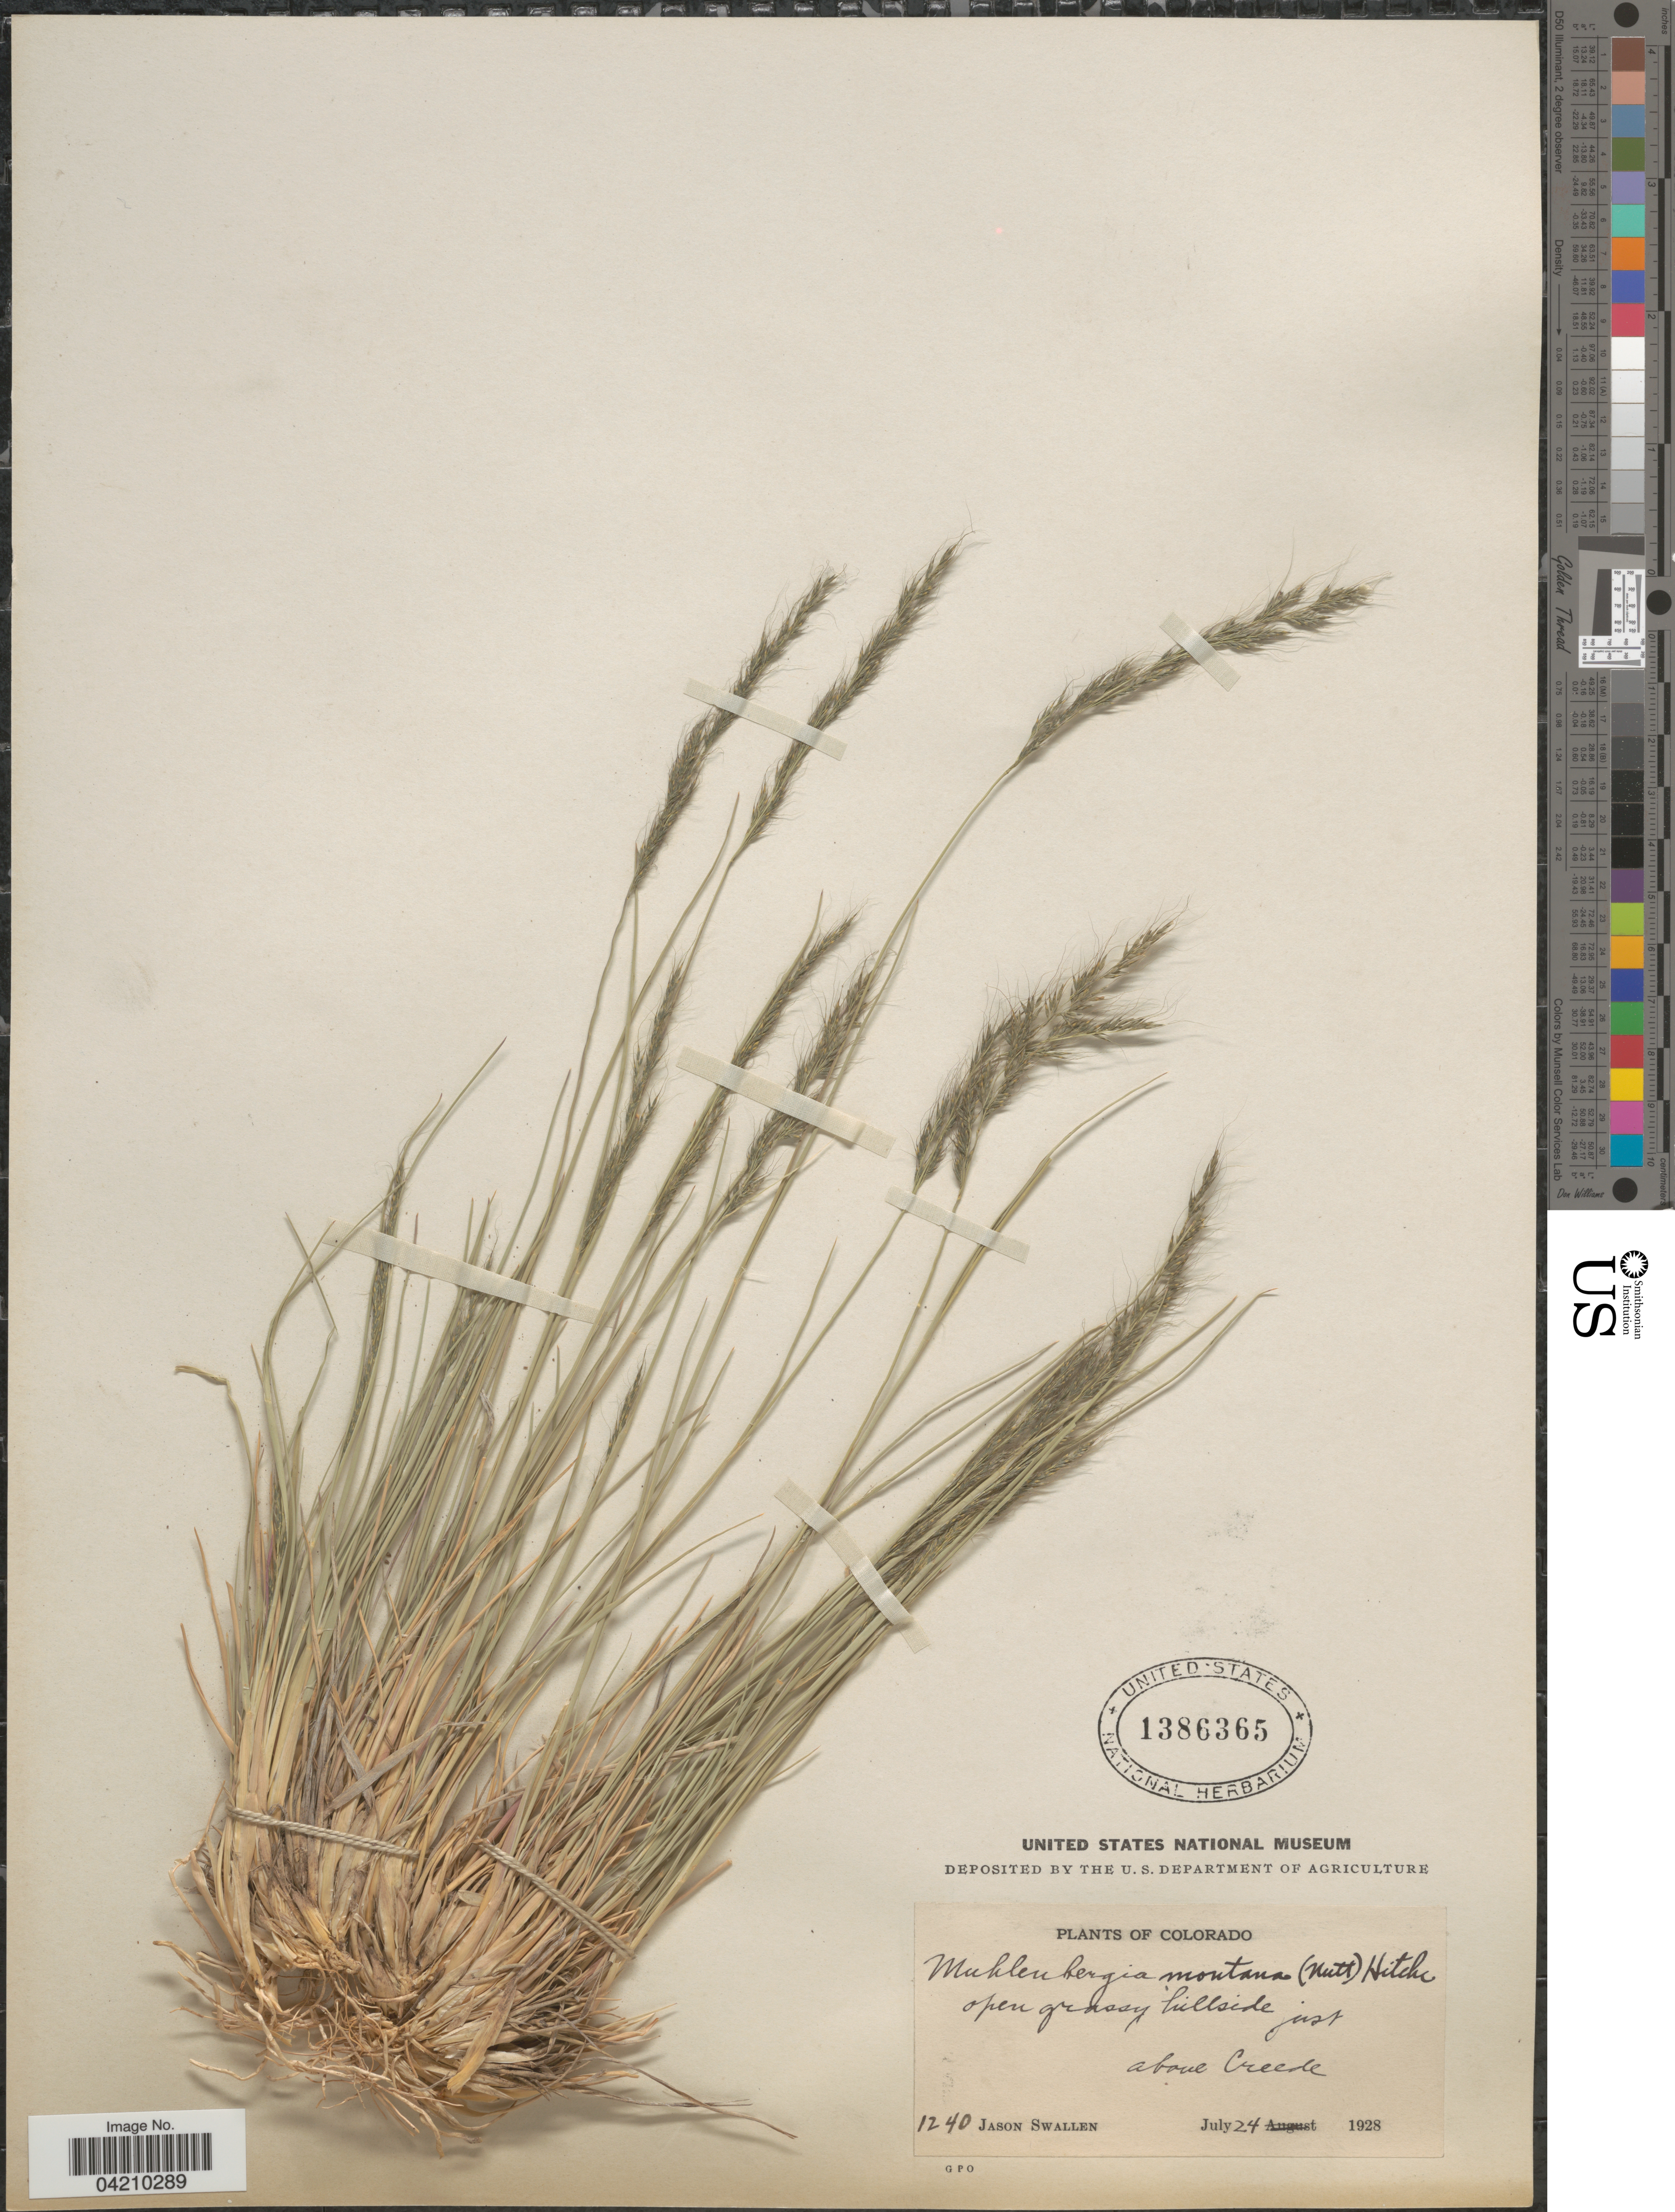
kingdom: Plantae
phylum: Tracheophyta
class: Liliopsida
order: Poales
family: Poaceae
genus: Muhlenbergia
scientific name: Muhlenbergia montana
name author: (Nutt.) Hitchc.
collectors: J. R. Swallen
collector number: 1240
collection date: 1928-07-24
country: United States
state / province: Colorado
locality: Above Creede.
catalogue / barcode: US 1386365